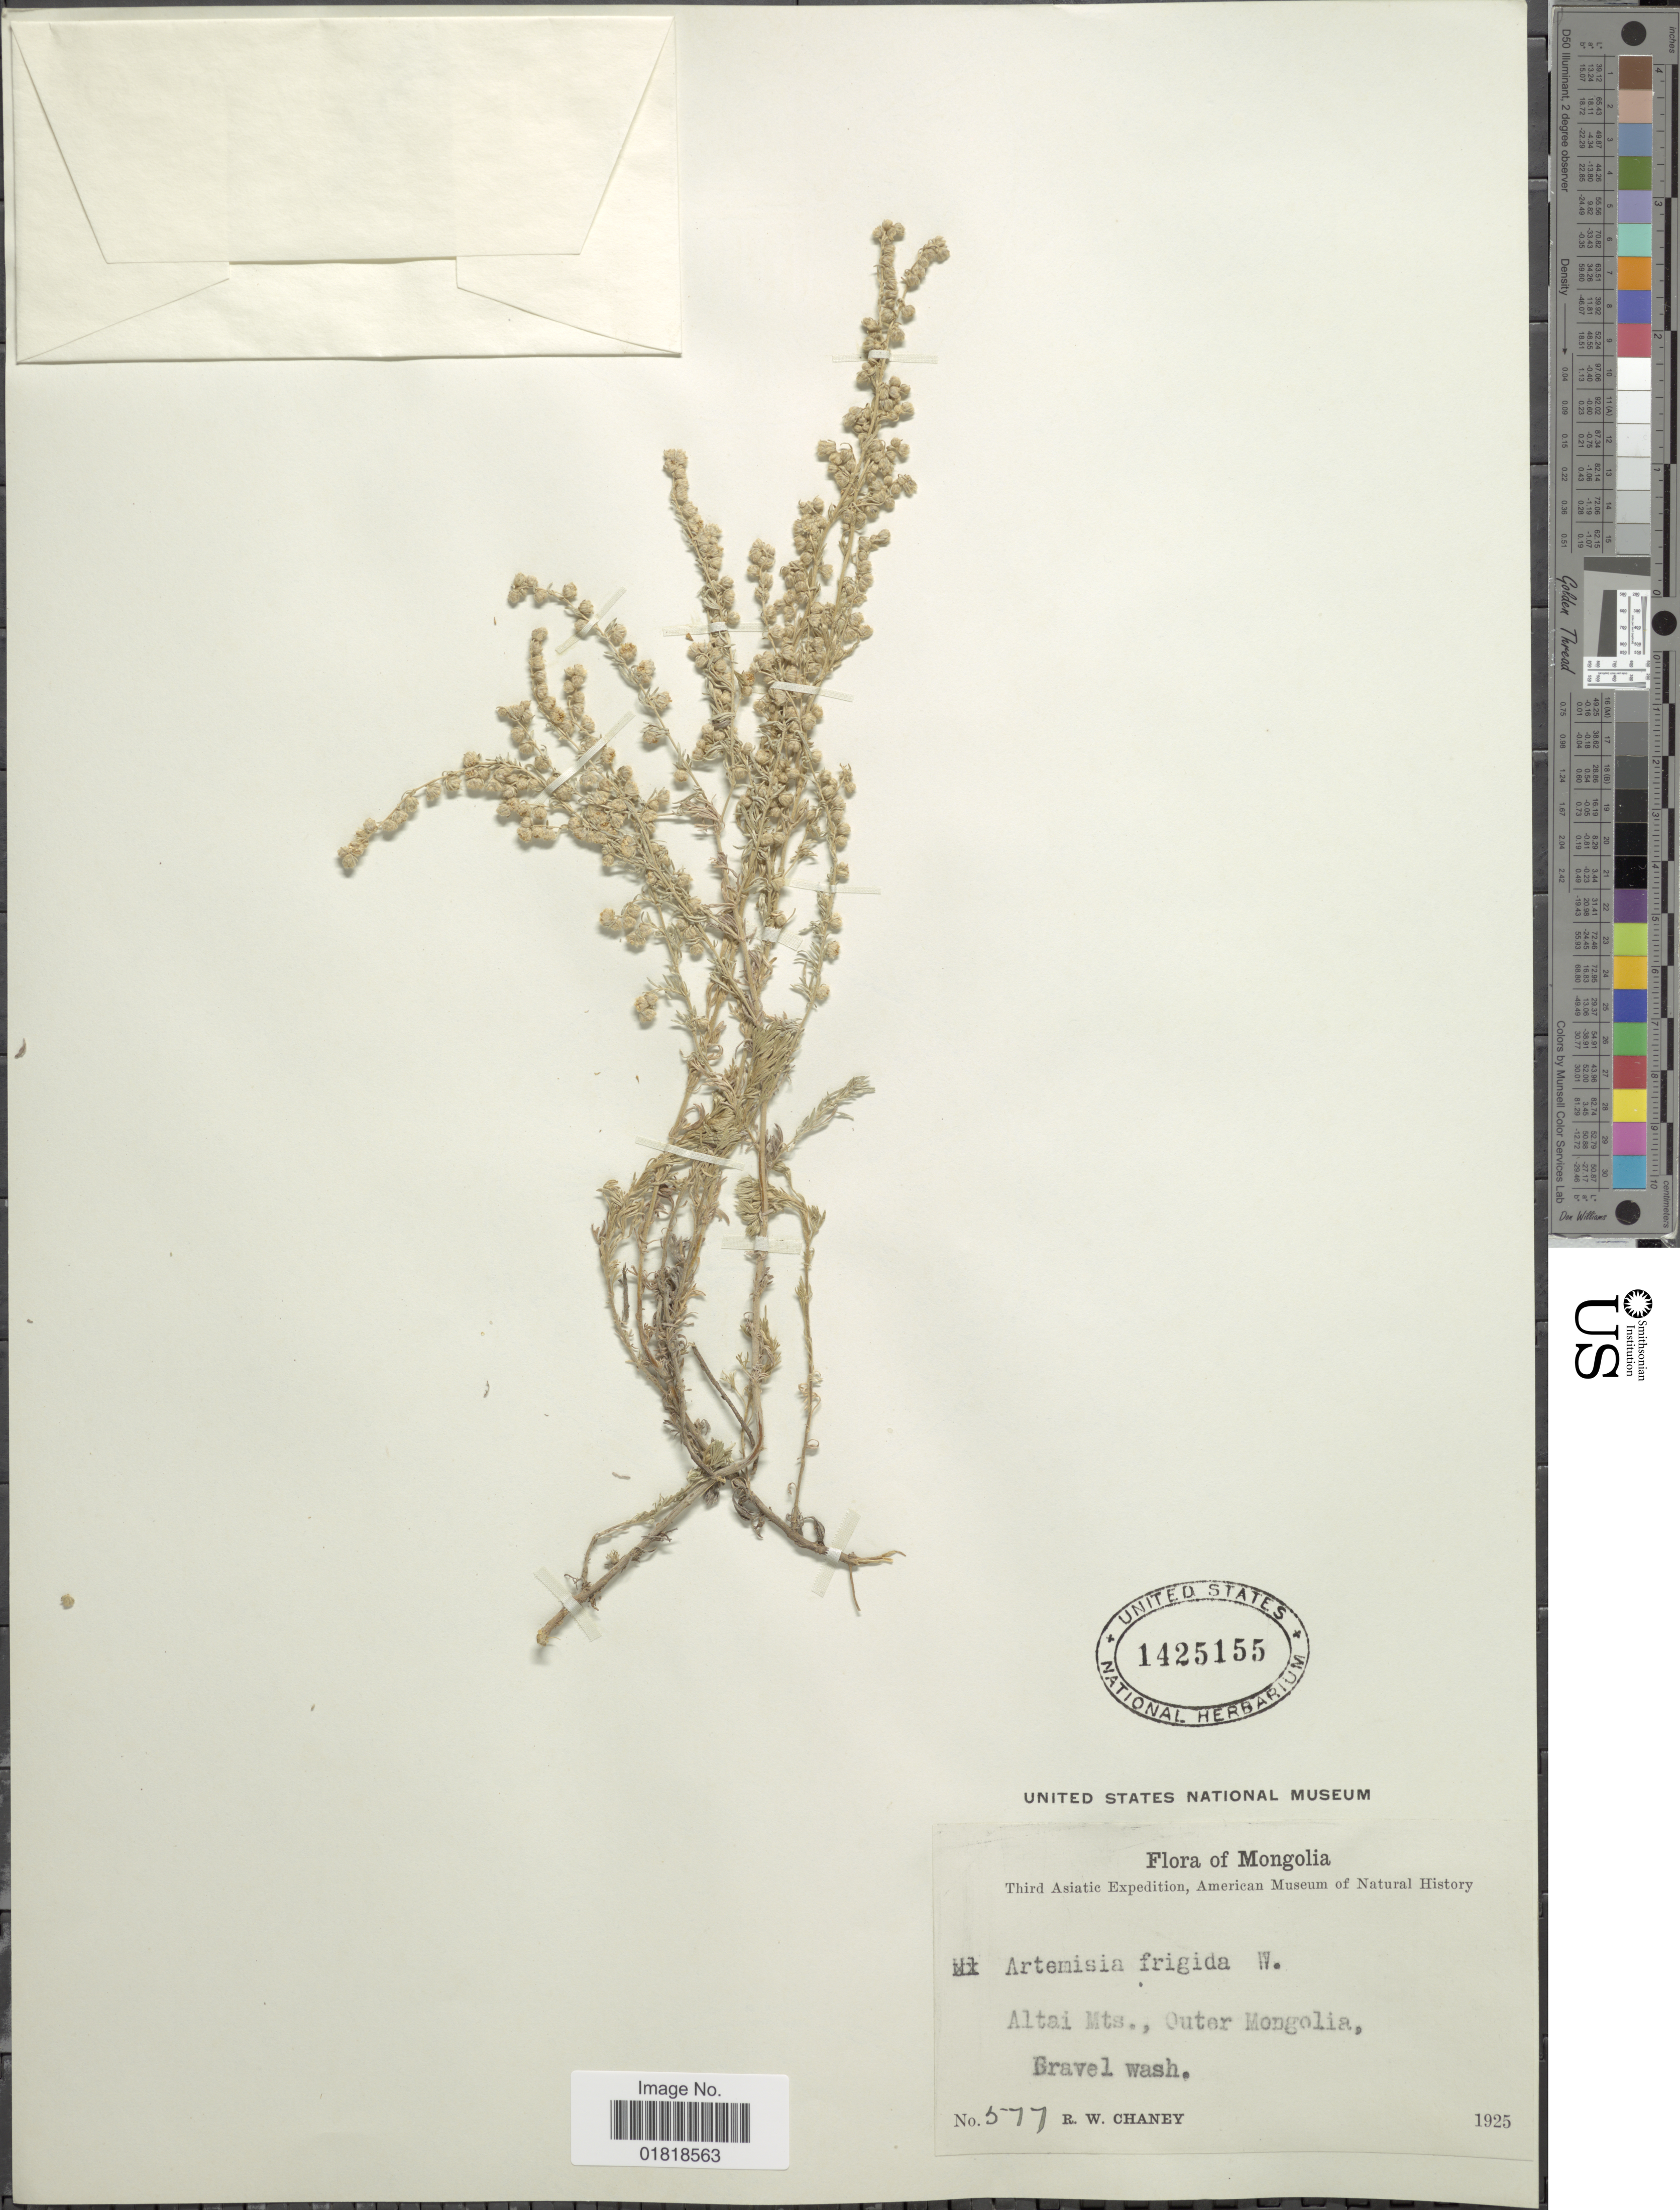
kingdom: Plantae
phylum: Tracheophyta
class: Magnoliopsida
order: Asterales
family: Asteraceae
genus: Artemisia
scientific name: Artemisia frigida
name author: Willd.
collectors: R. Chaney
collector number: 577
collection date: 1925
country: Mongolia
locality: Altai Mts., Outer Mongolia, bravel wash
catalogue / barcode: US 1425155